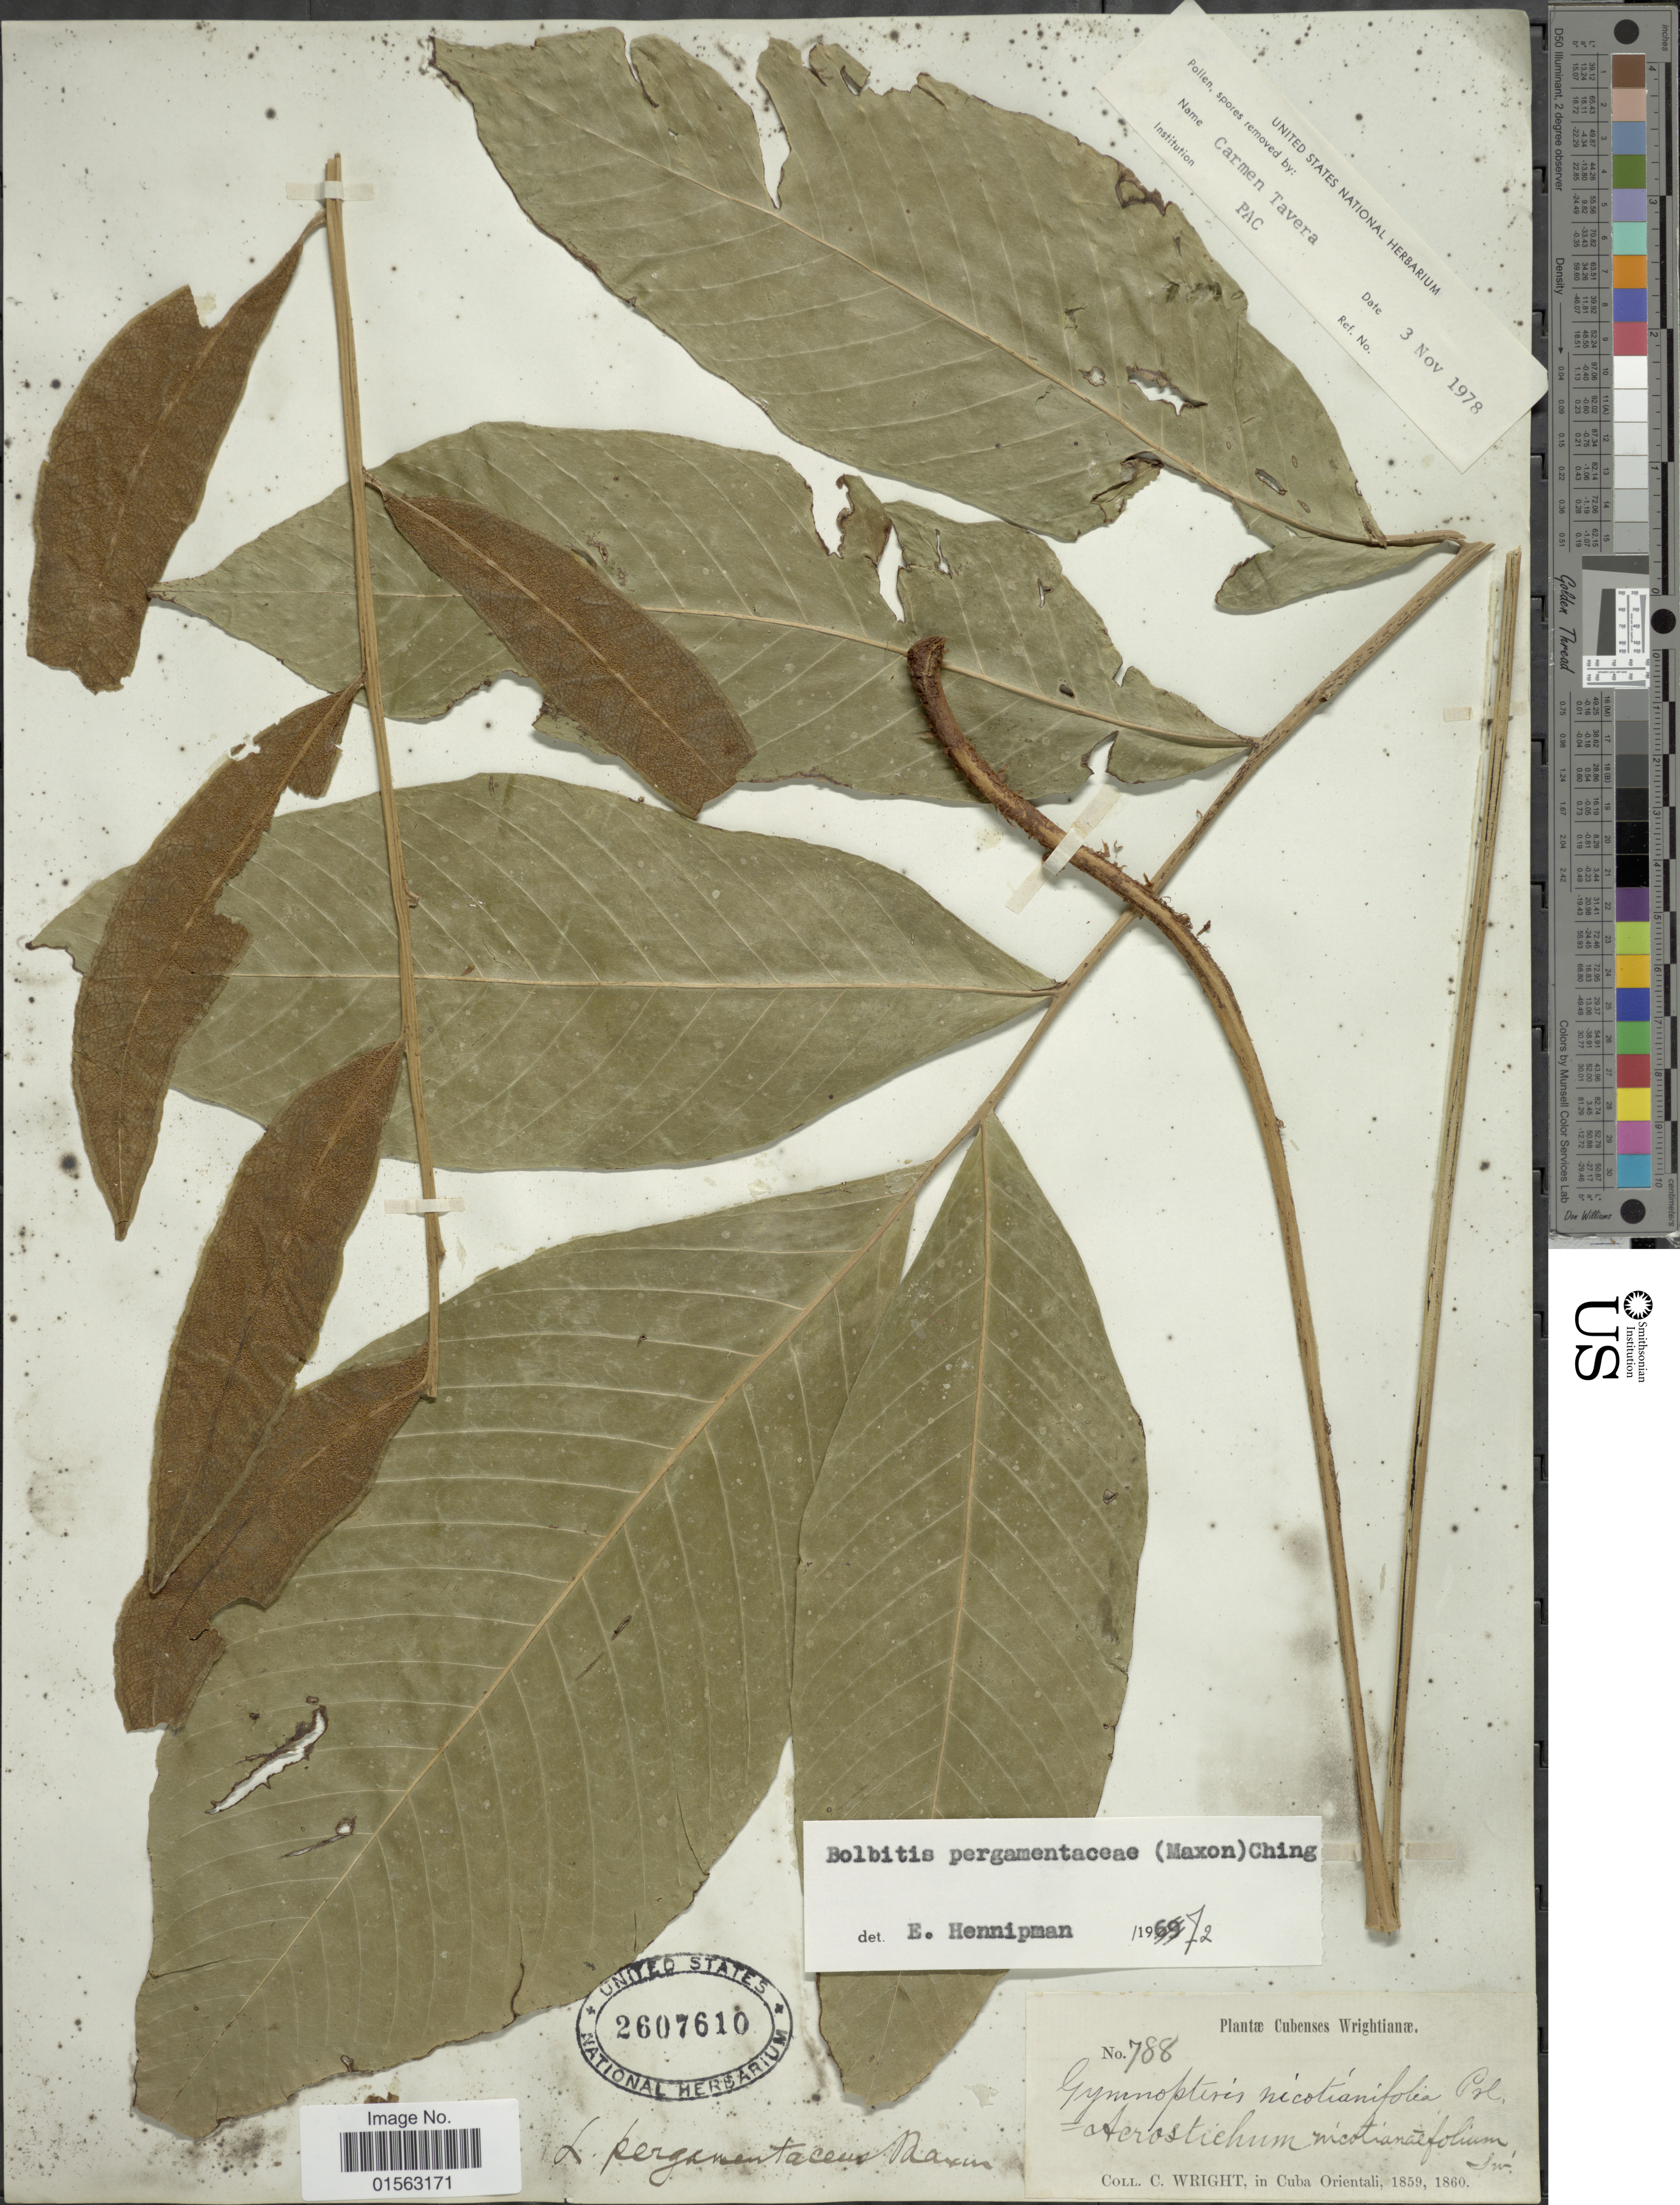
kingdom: Plantae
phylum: Tracheophyta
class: Polypodiopsida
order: Polypodiales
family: Dryopteridaceae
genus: Mickelia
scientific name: Mickelia pergamentacea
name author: (Maxon) R.C. Moran et al.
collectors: C. Wright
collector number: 788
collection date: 1859/1860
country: Cuba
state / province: Oriente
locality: Orientali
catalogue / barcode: US 2607610